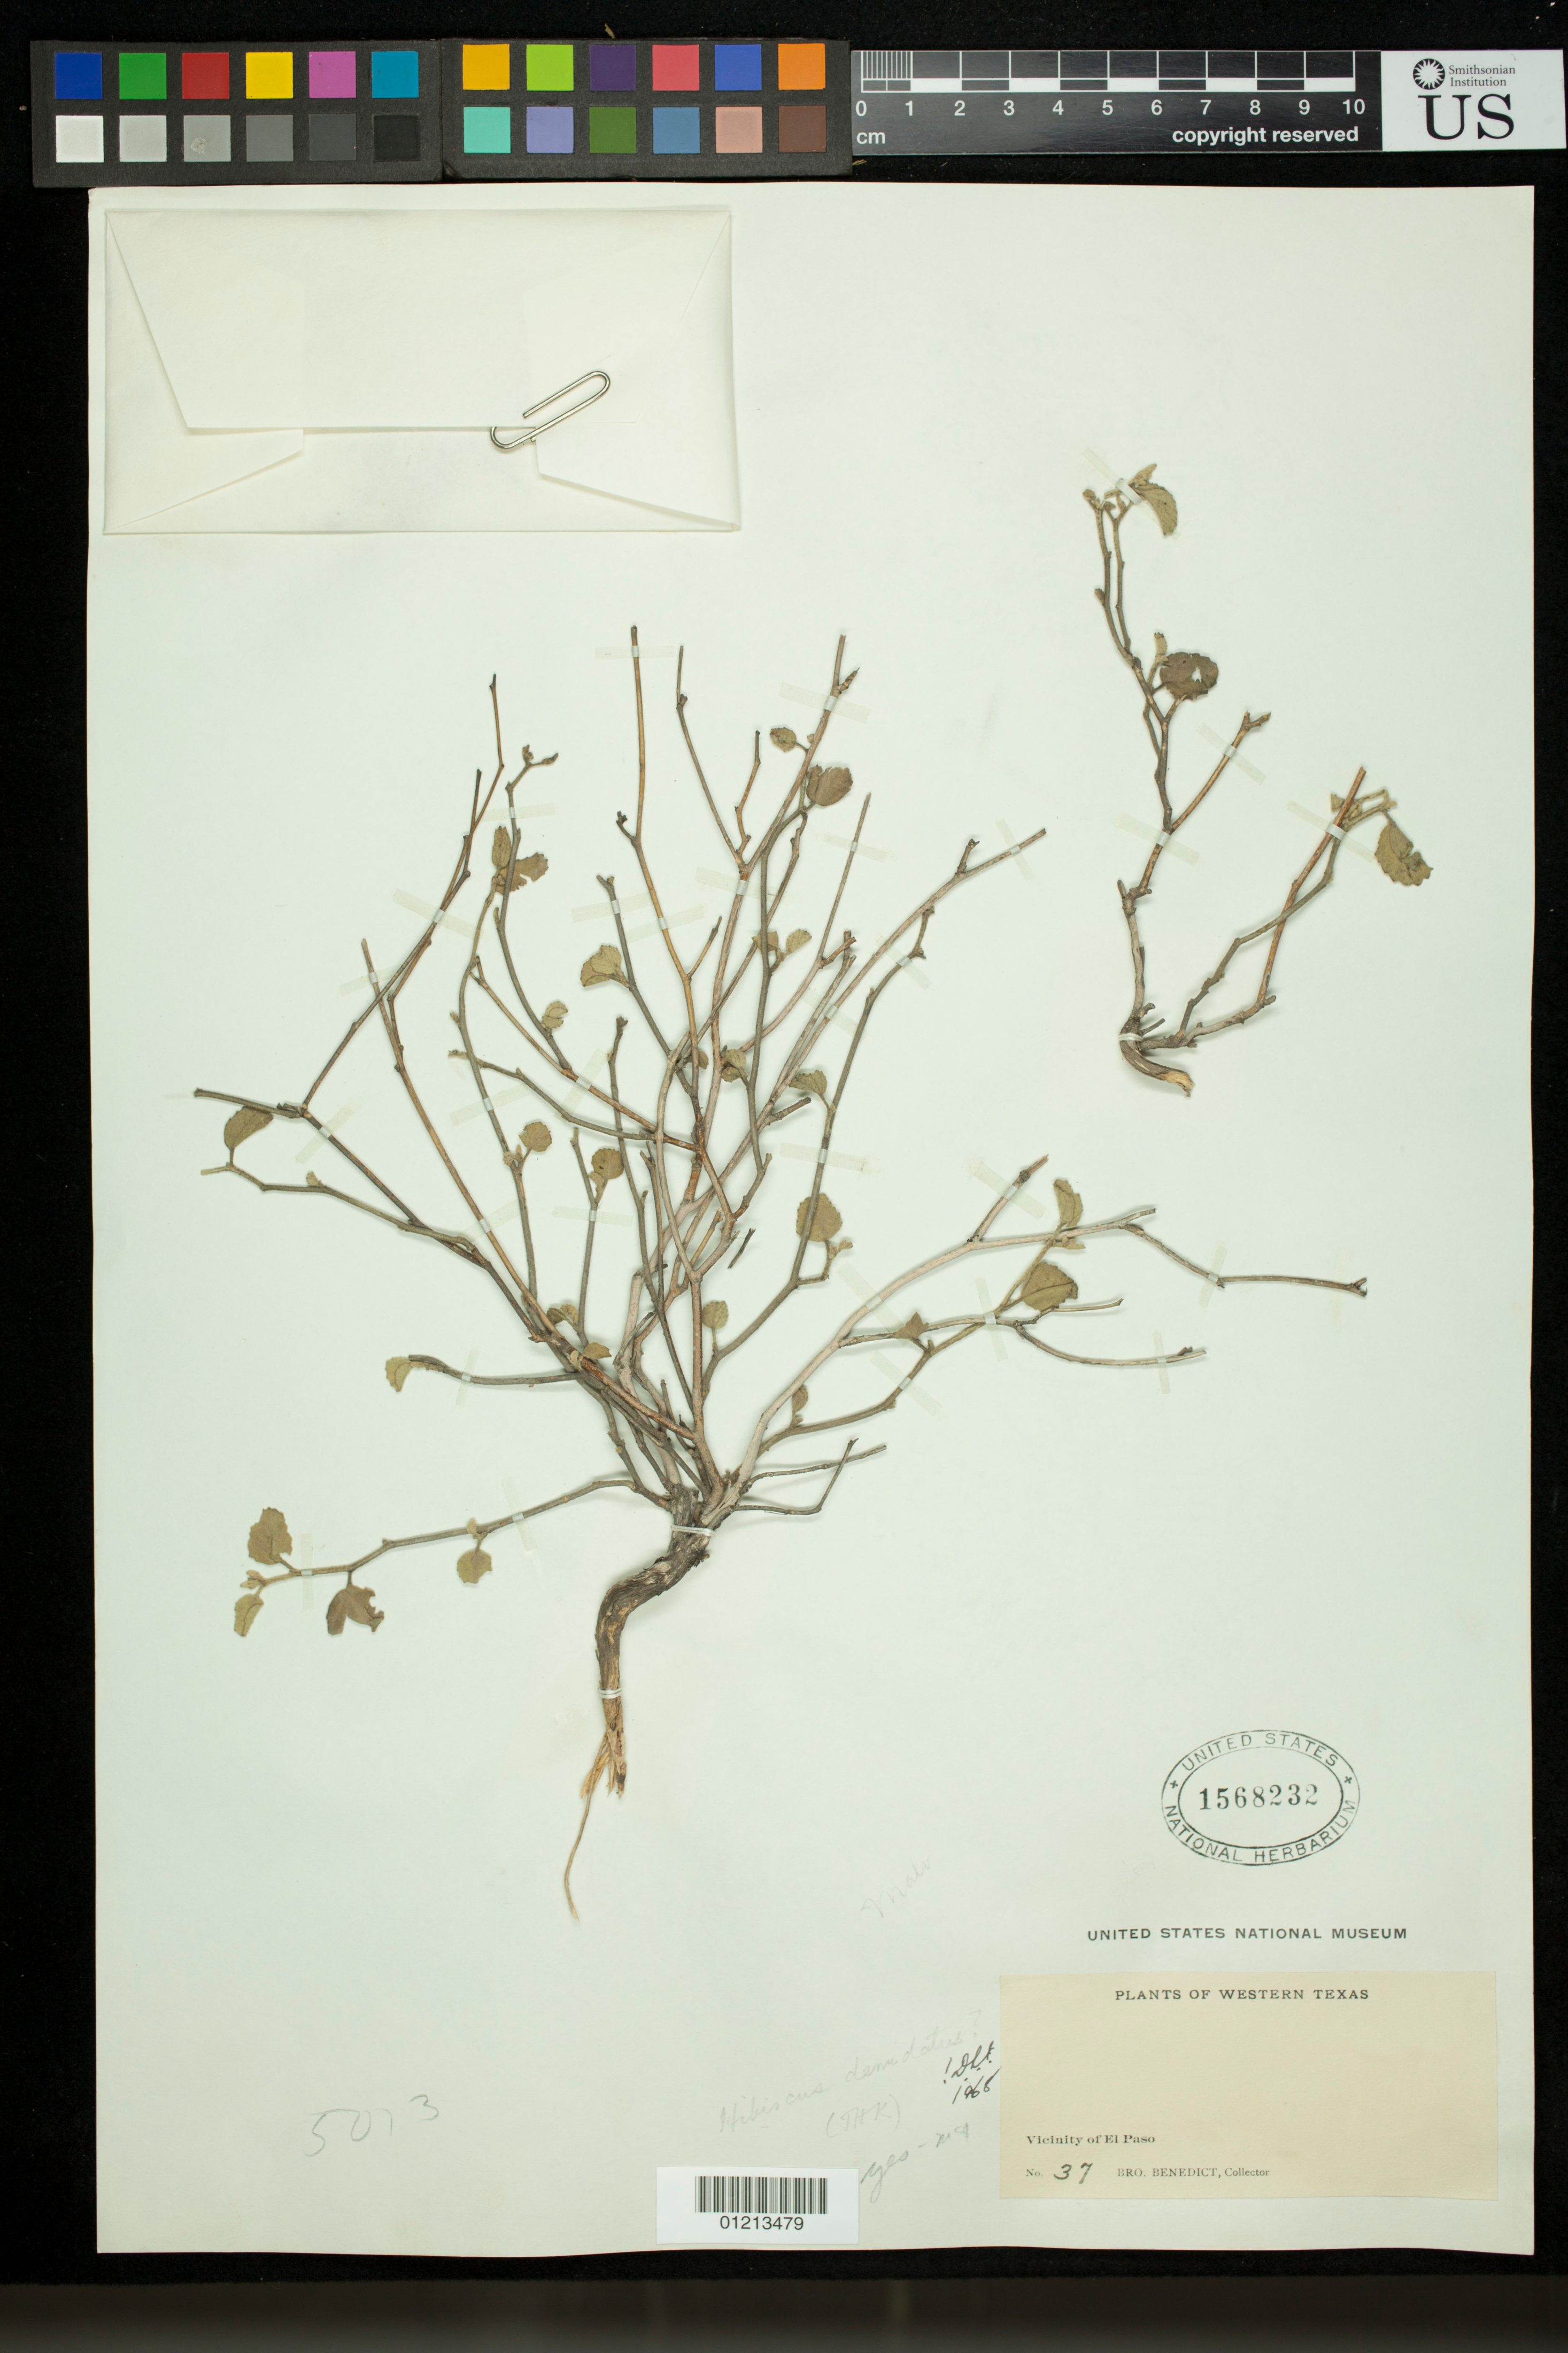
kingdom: Plantae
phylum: Tracheophyta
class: Magnoliopsida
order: Malvales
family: Malvaceae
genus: Hibiscus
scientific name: Hibiscus denudatus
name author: Benth.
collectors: Bro. Benedict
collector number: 37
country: United States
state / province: Texas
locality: Western Texas. Vicinity of El Paso.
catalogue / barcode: US 1568232